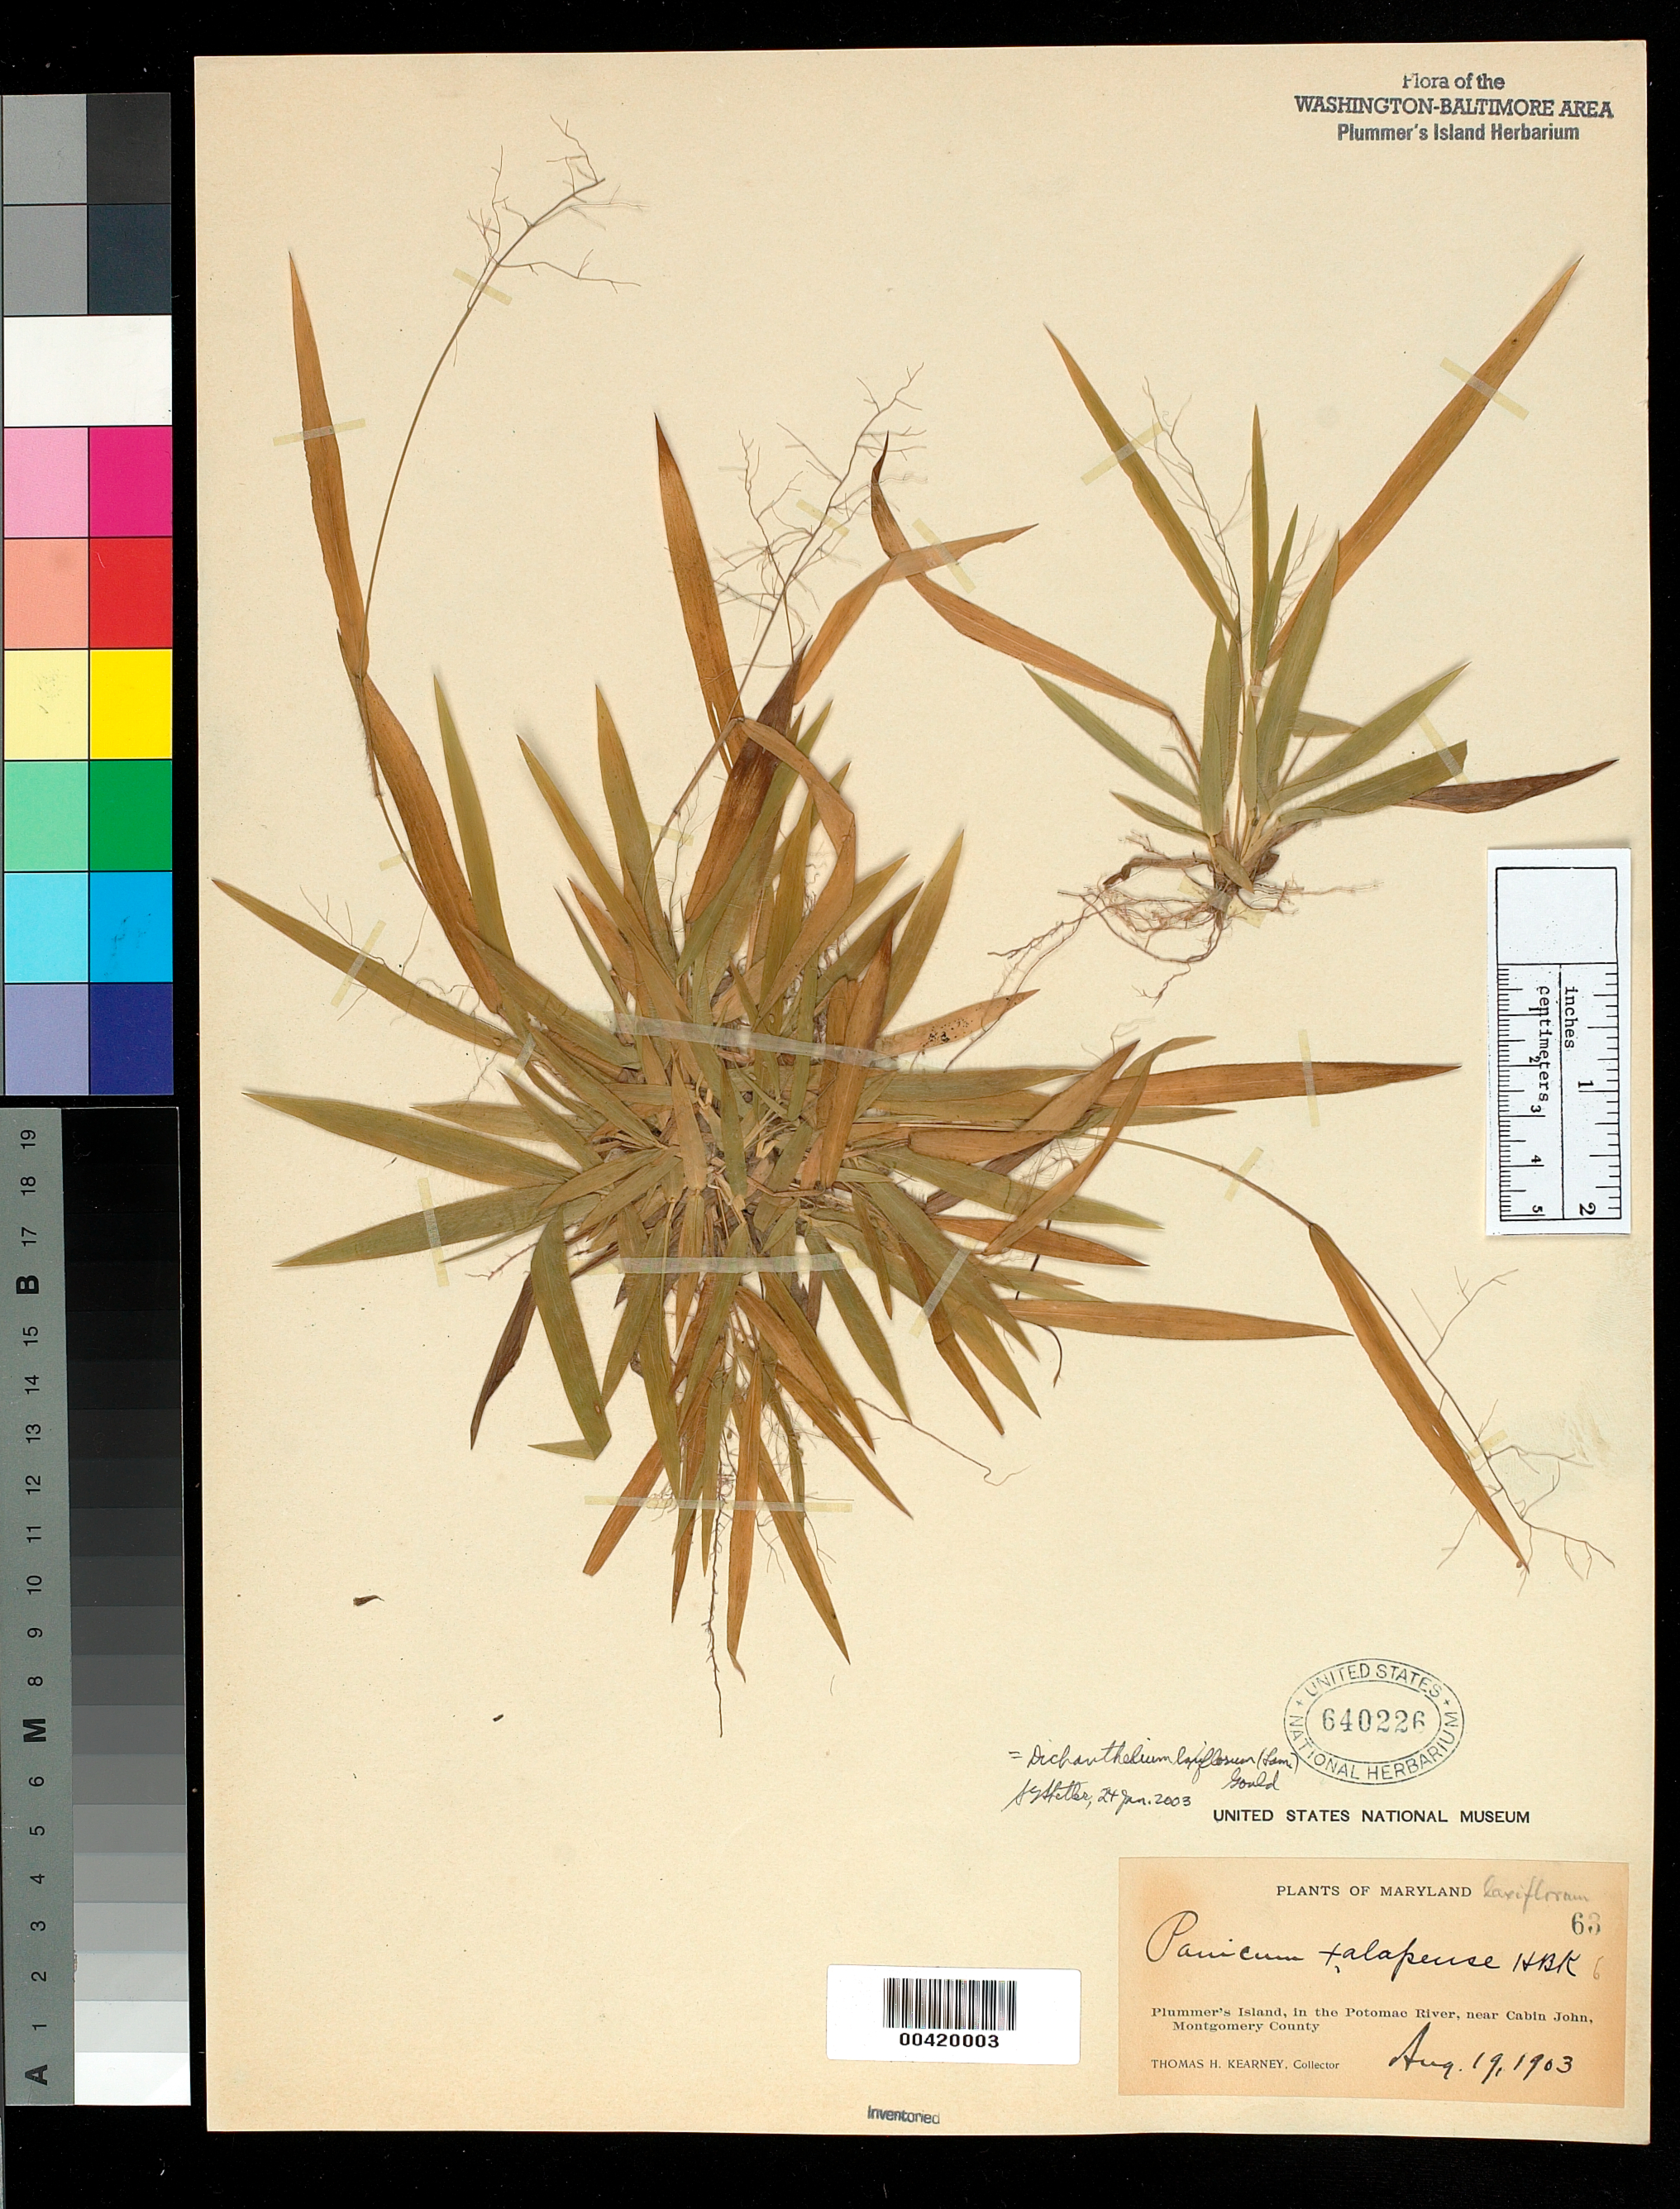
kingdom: Plantae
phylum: Tracheophyta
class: Liliopsida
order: Poales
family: Poaceae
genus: Dichanthelium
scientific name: Dichanthelium laxiflorum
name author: (Lam.) Gould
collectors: T. H. Kearney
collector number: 63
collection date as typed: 19 Aug 1903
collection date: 1903-08-19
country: United States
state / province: Maryland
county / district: Montgomery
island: Plummers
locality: Plummer's Island C. & O. Canal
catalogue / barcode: US 640226